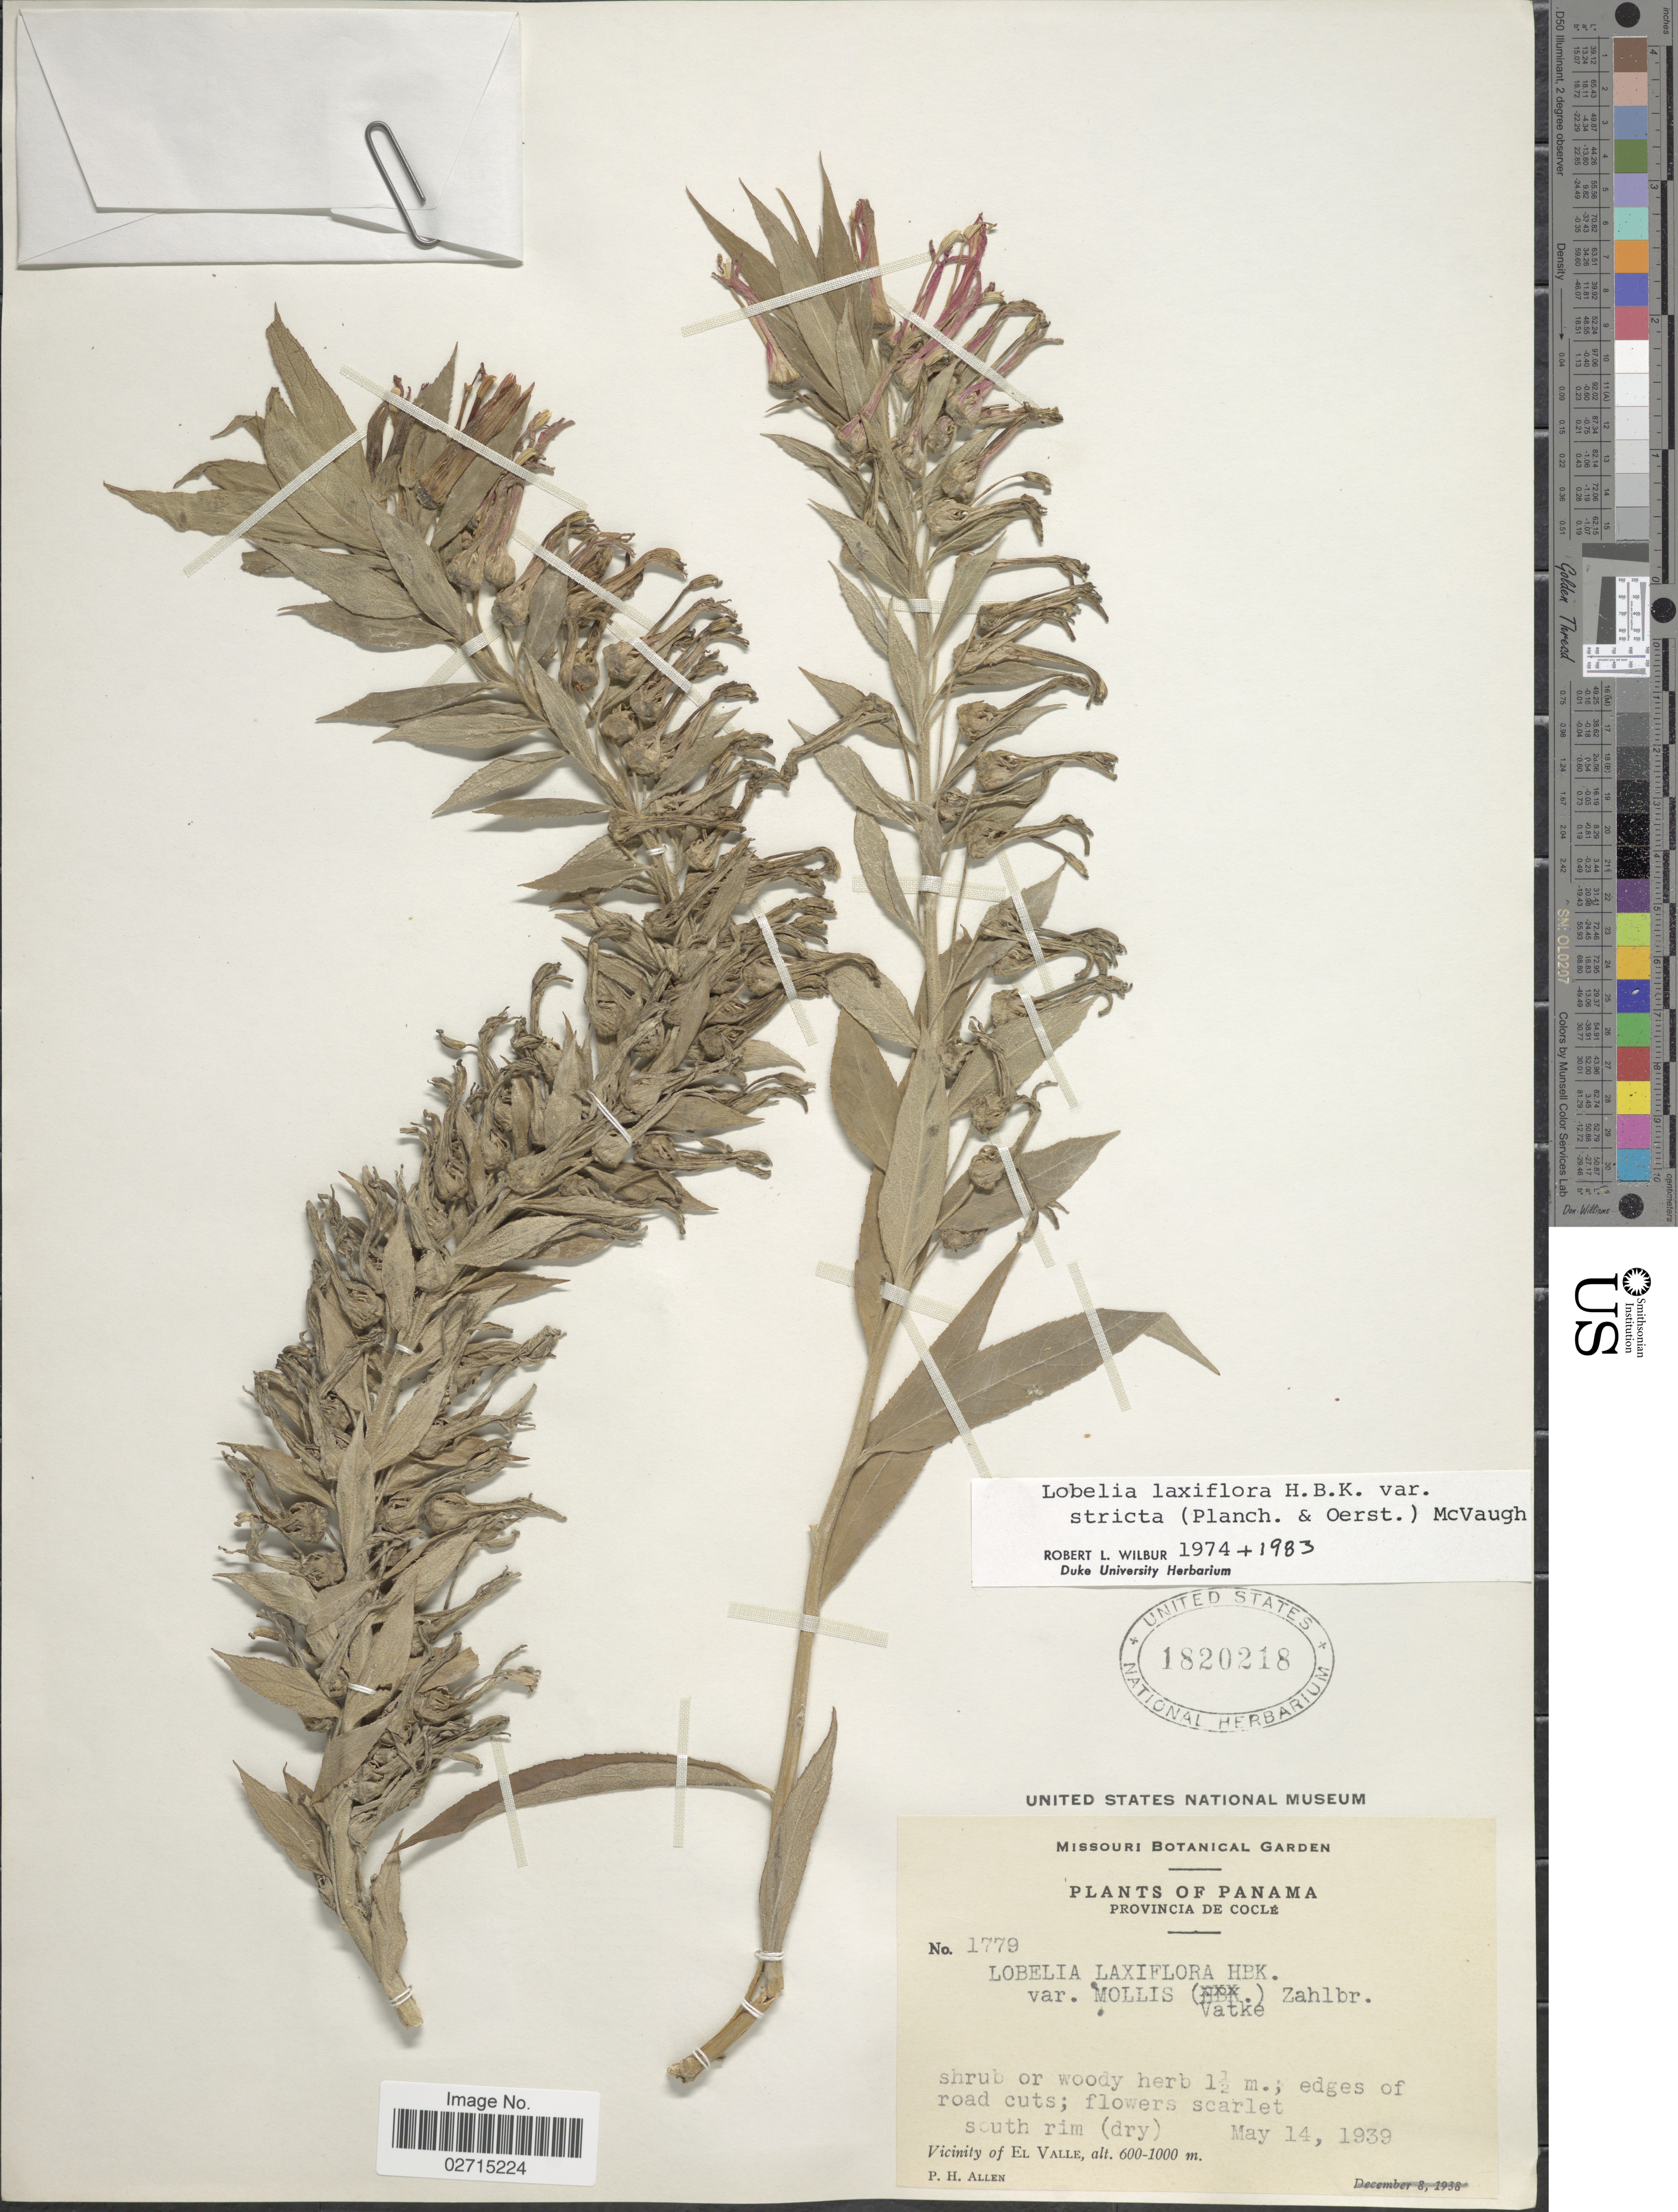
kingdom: Plantae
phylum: Tracheophyta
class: Magnoliopsida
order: Asterales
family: Campanulaceae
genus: Lobelia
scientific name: Lobelia laxiflora var. stricta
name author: (Planch. & Oerst.) McVaugh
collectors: P. H. Allen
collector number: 1779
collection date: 1939-05-14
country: Panama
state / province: Coclé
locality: South rim (dry) Vicinity of El Valle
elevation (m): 600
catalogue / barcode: US 1820218